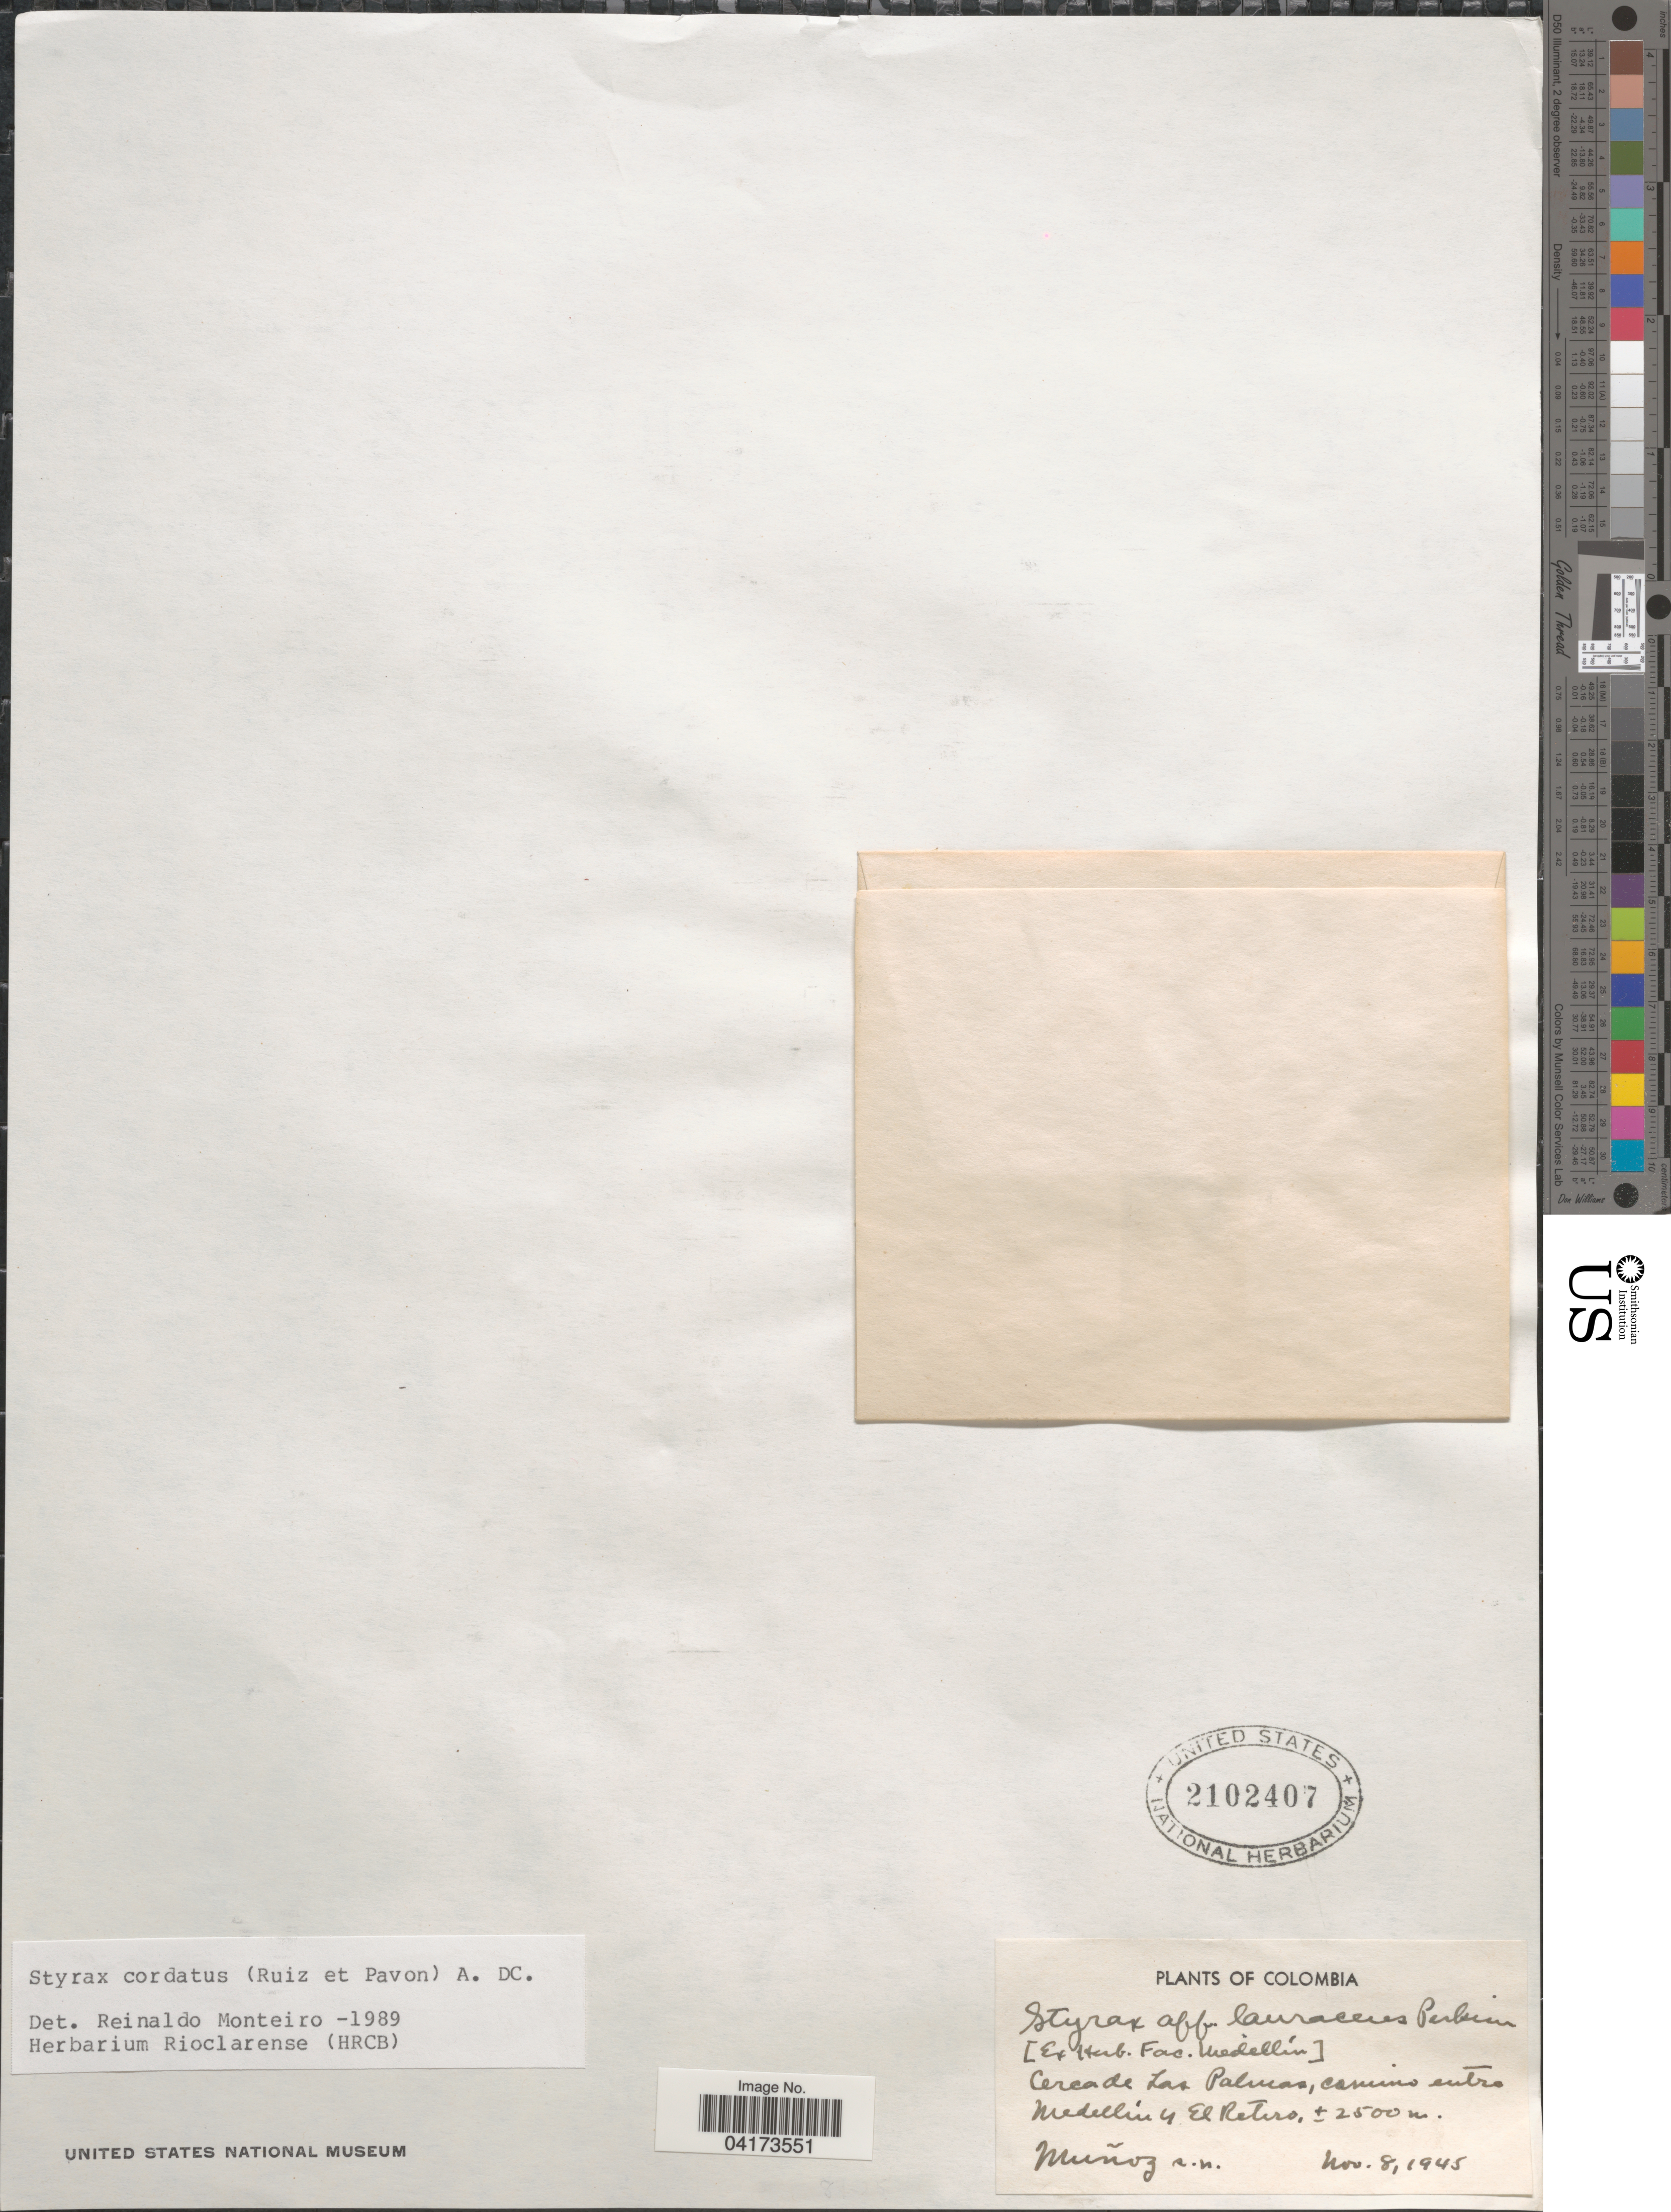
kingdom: Plantae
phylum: Tracheophyta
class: Magnoliopsida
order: Ericales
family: Styracaceae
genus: Styrax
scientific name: Styrax cordatus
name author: (Ruiz & Pav.) A. DC.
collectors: Muñoz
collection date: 1945-11-08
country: Colombia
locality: Cerca de Las Palmas, camino entre Medellín y El Retiro.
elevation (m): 2500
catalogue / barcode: US 2102407